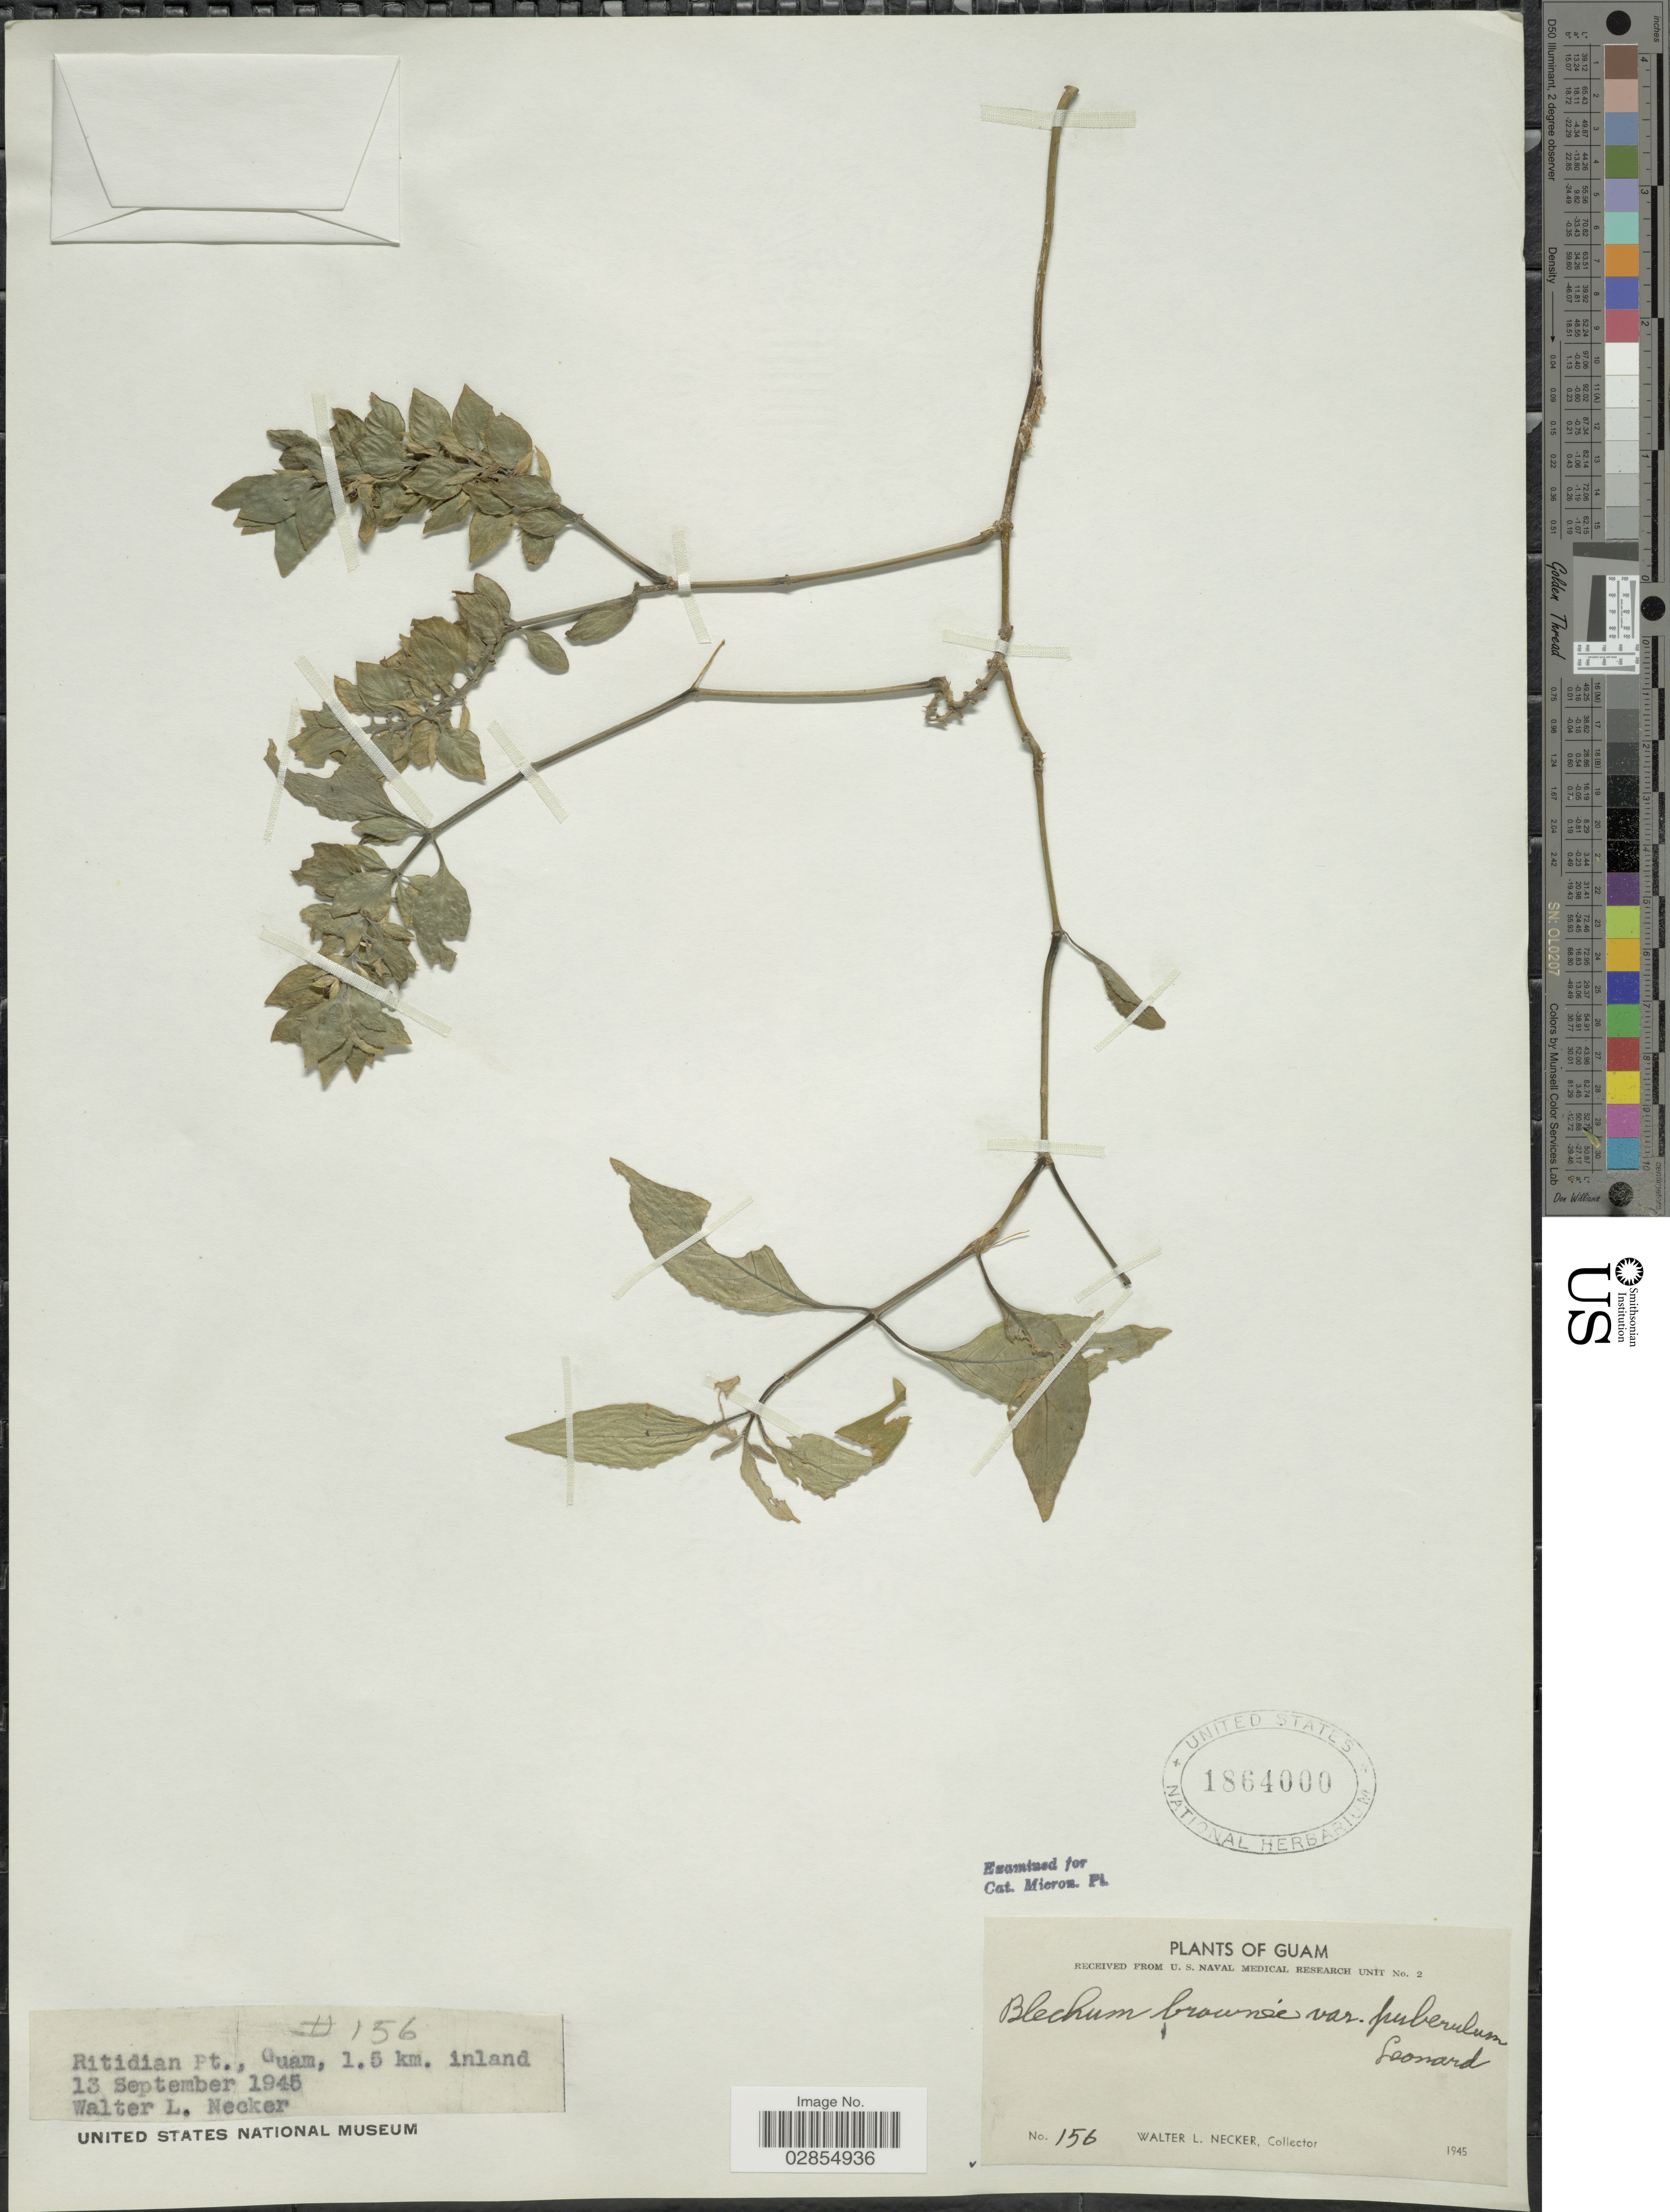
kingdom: Plantae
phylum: Tracheophyta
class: Magnoliopsida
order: Lamiales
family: Acanthaceae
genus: Blechum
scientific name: Blechum pyramidatum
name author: (Lam.) Urb.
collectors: W. L. Necker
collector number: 156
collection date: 1945-09-13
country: Guam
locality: Ritidian Pt., Guam, 1.5 km. inland.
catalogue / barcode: US 1864000